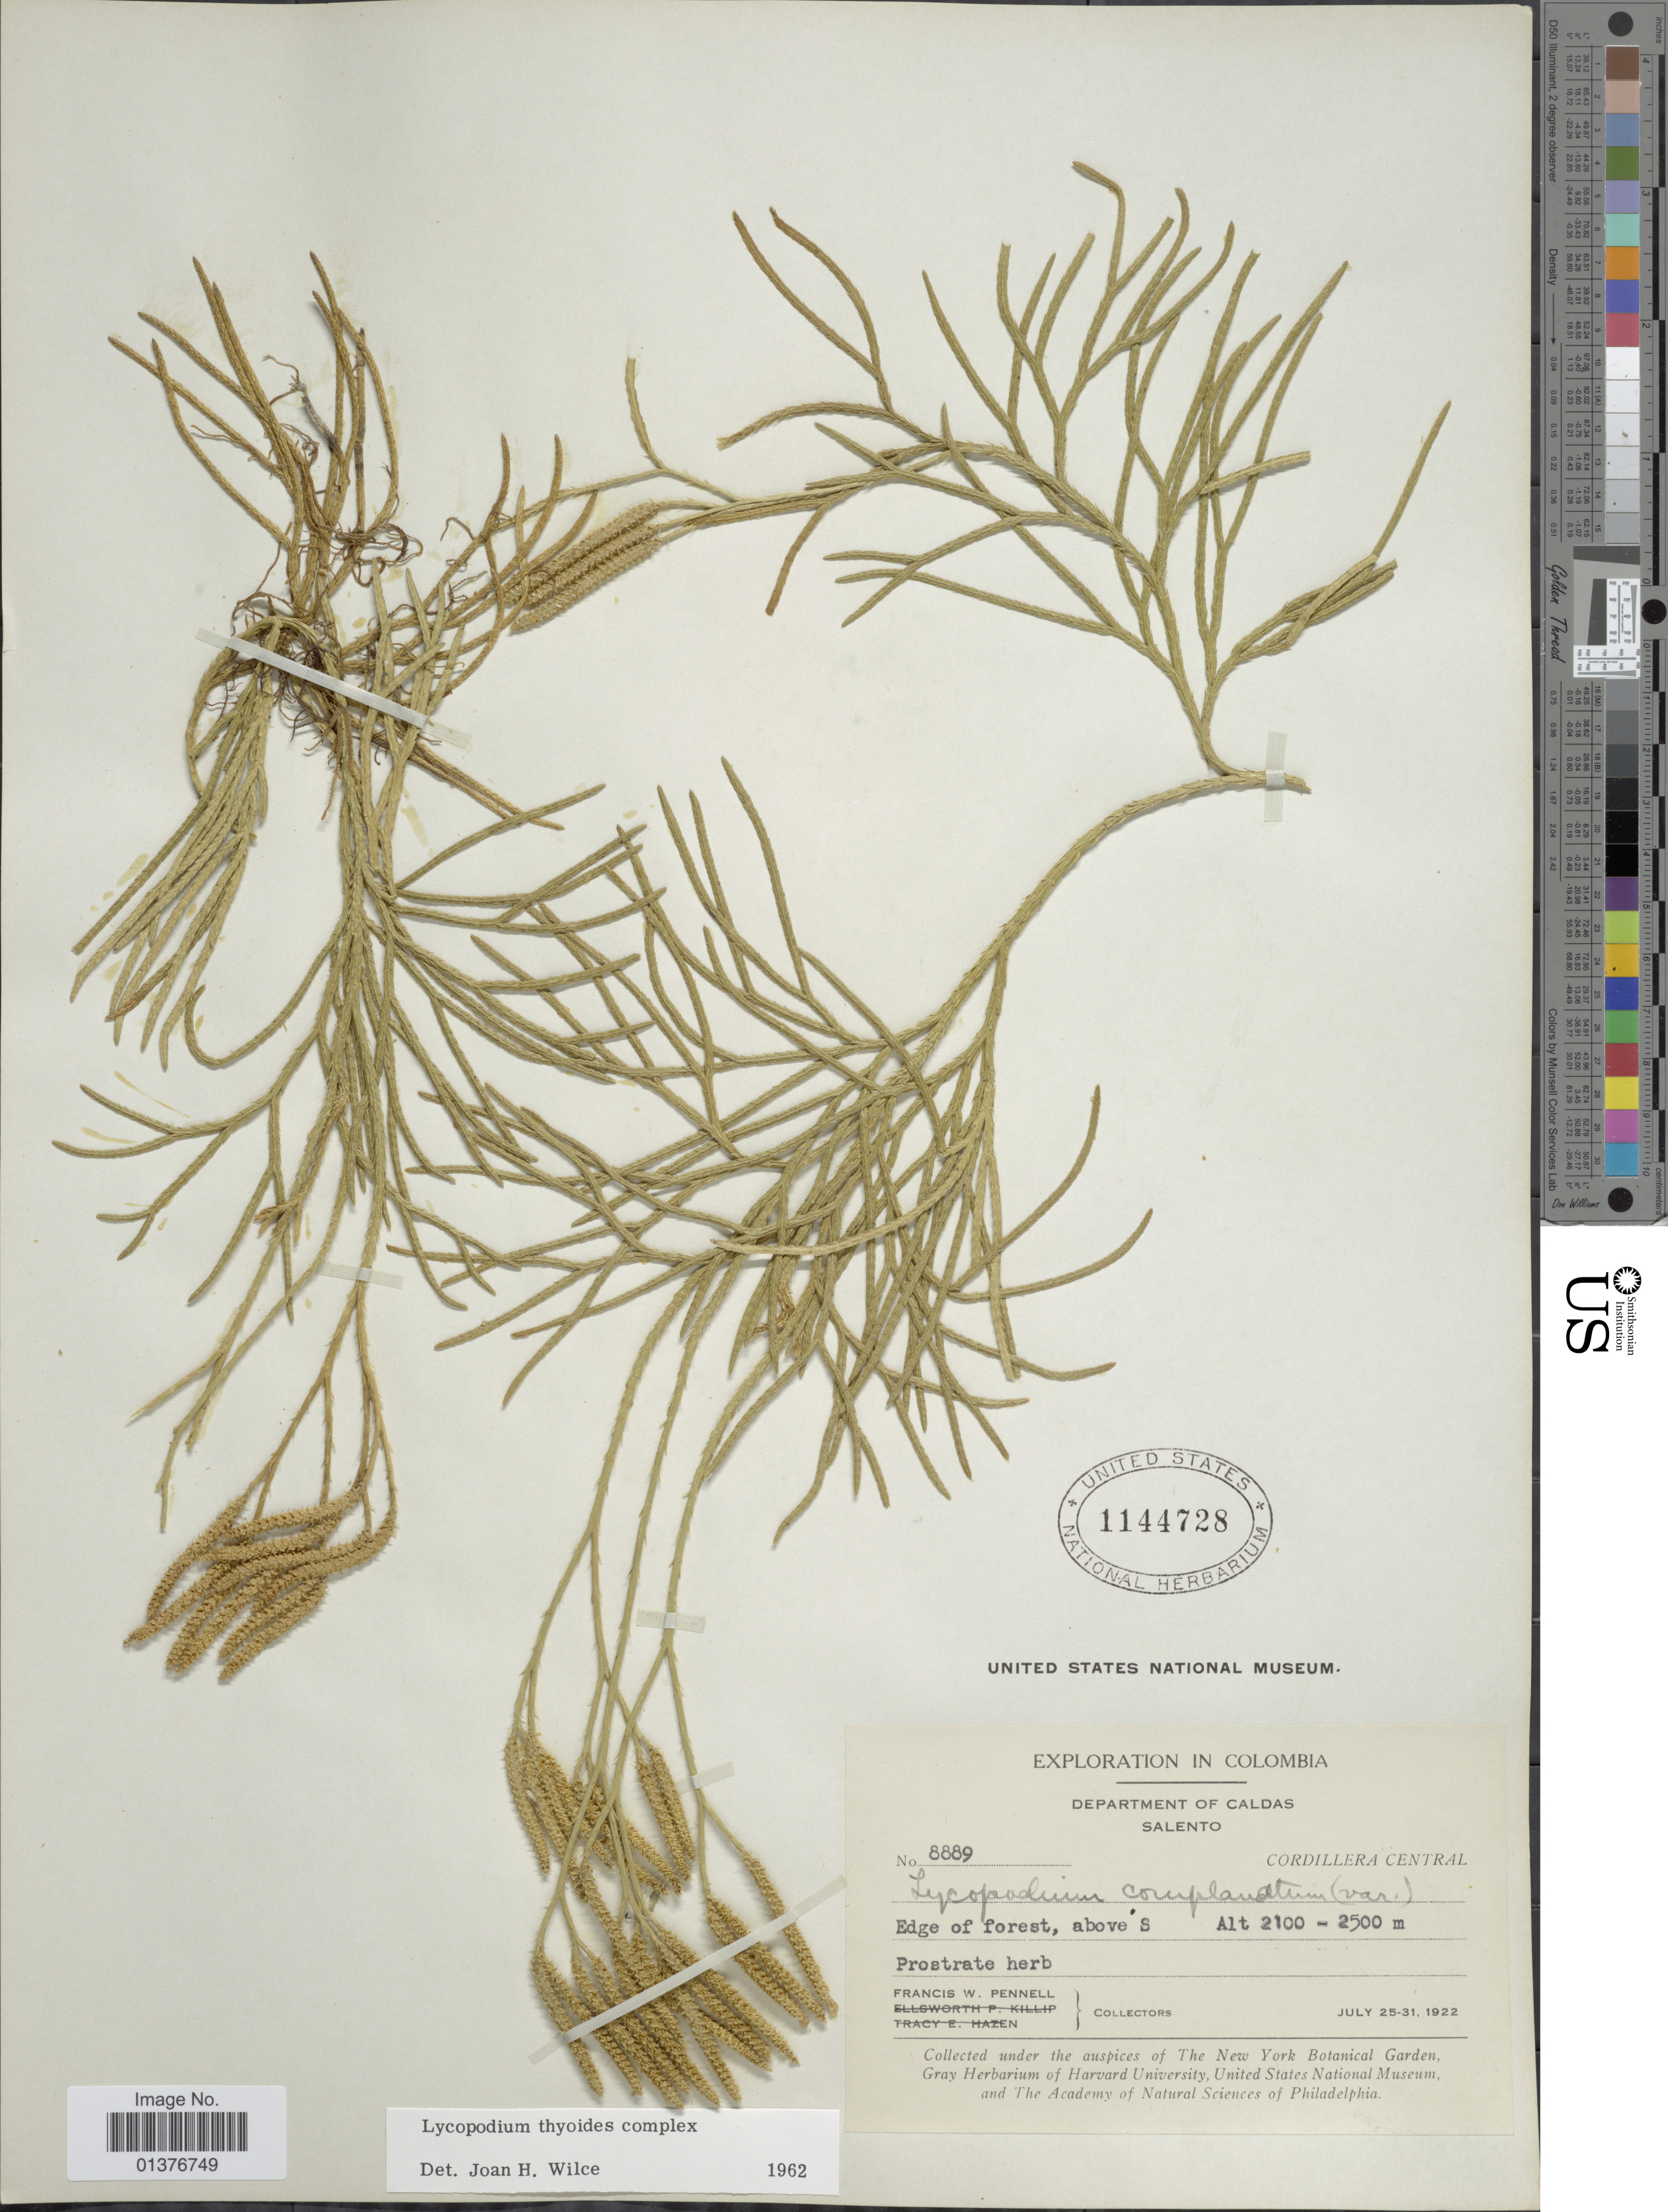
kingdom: Plantae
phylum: Tracheophyta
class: Lycopodiopsida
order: Lycopodiales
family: Lycopodiaceae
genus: Diphasiastrum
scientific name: Diphasiastrum thyoides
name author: (Humb. & Bonpl. ex Willd.) Holub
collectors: F. W. Pennell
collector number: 8889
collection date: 1922-07-25/1922-07-31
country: Colombia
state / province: Caldas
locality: Salento, eadge of forest, above S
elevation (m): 2100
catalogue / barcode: US 1144728